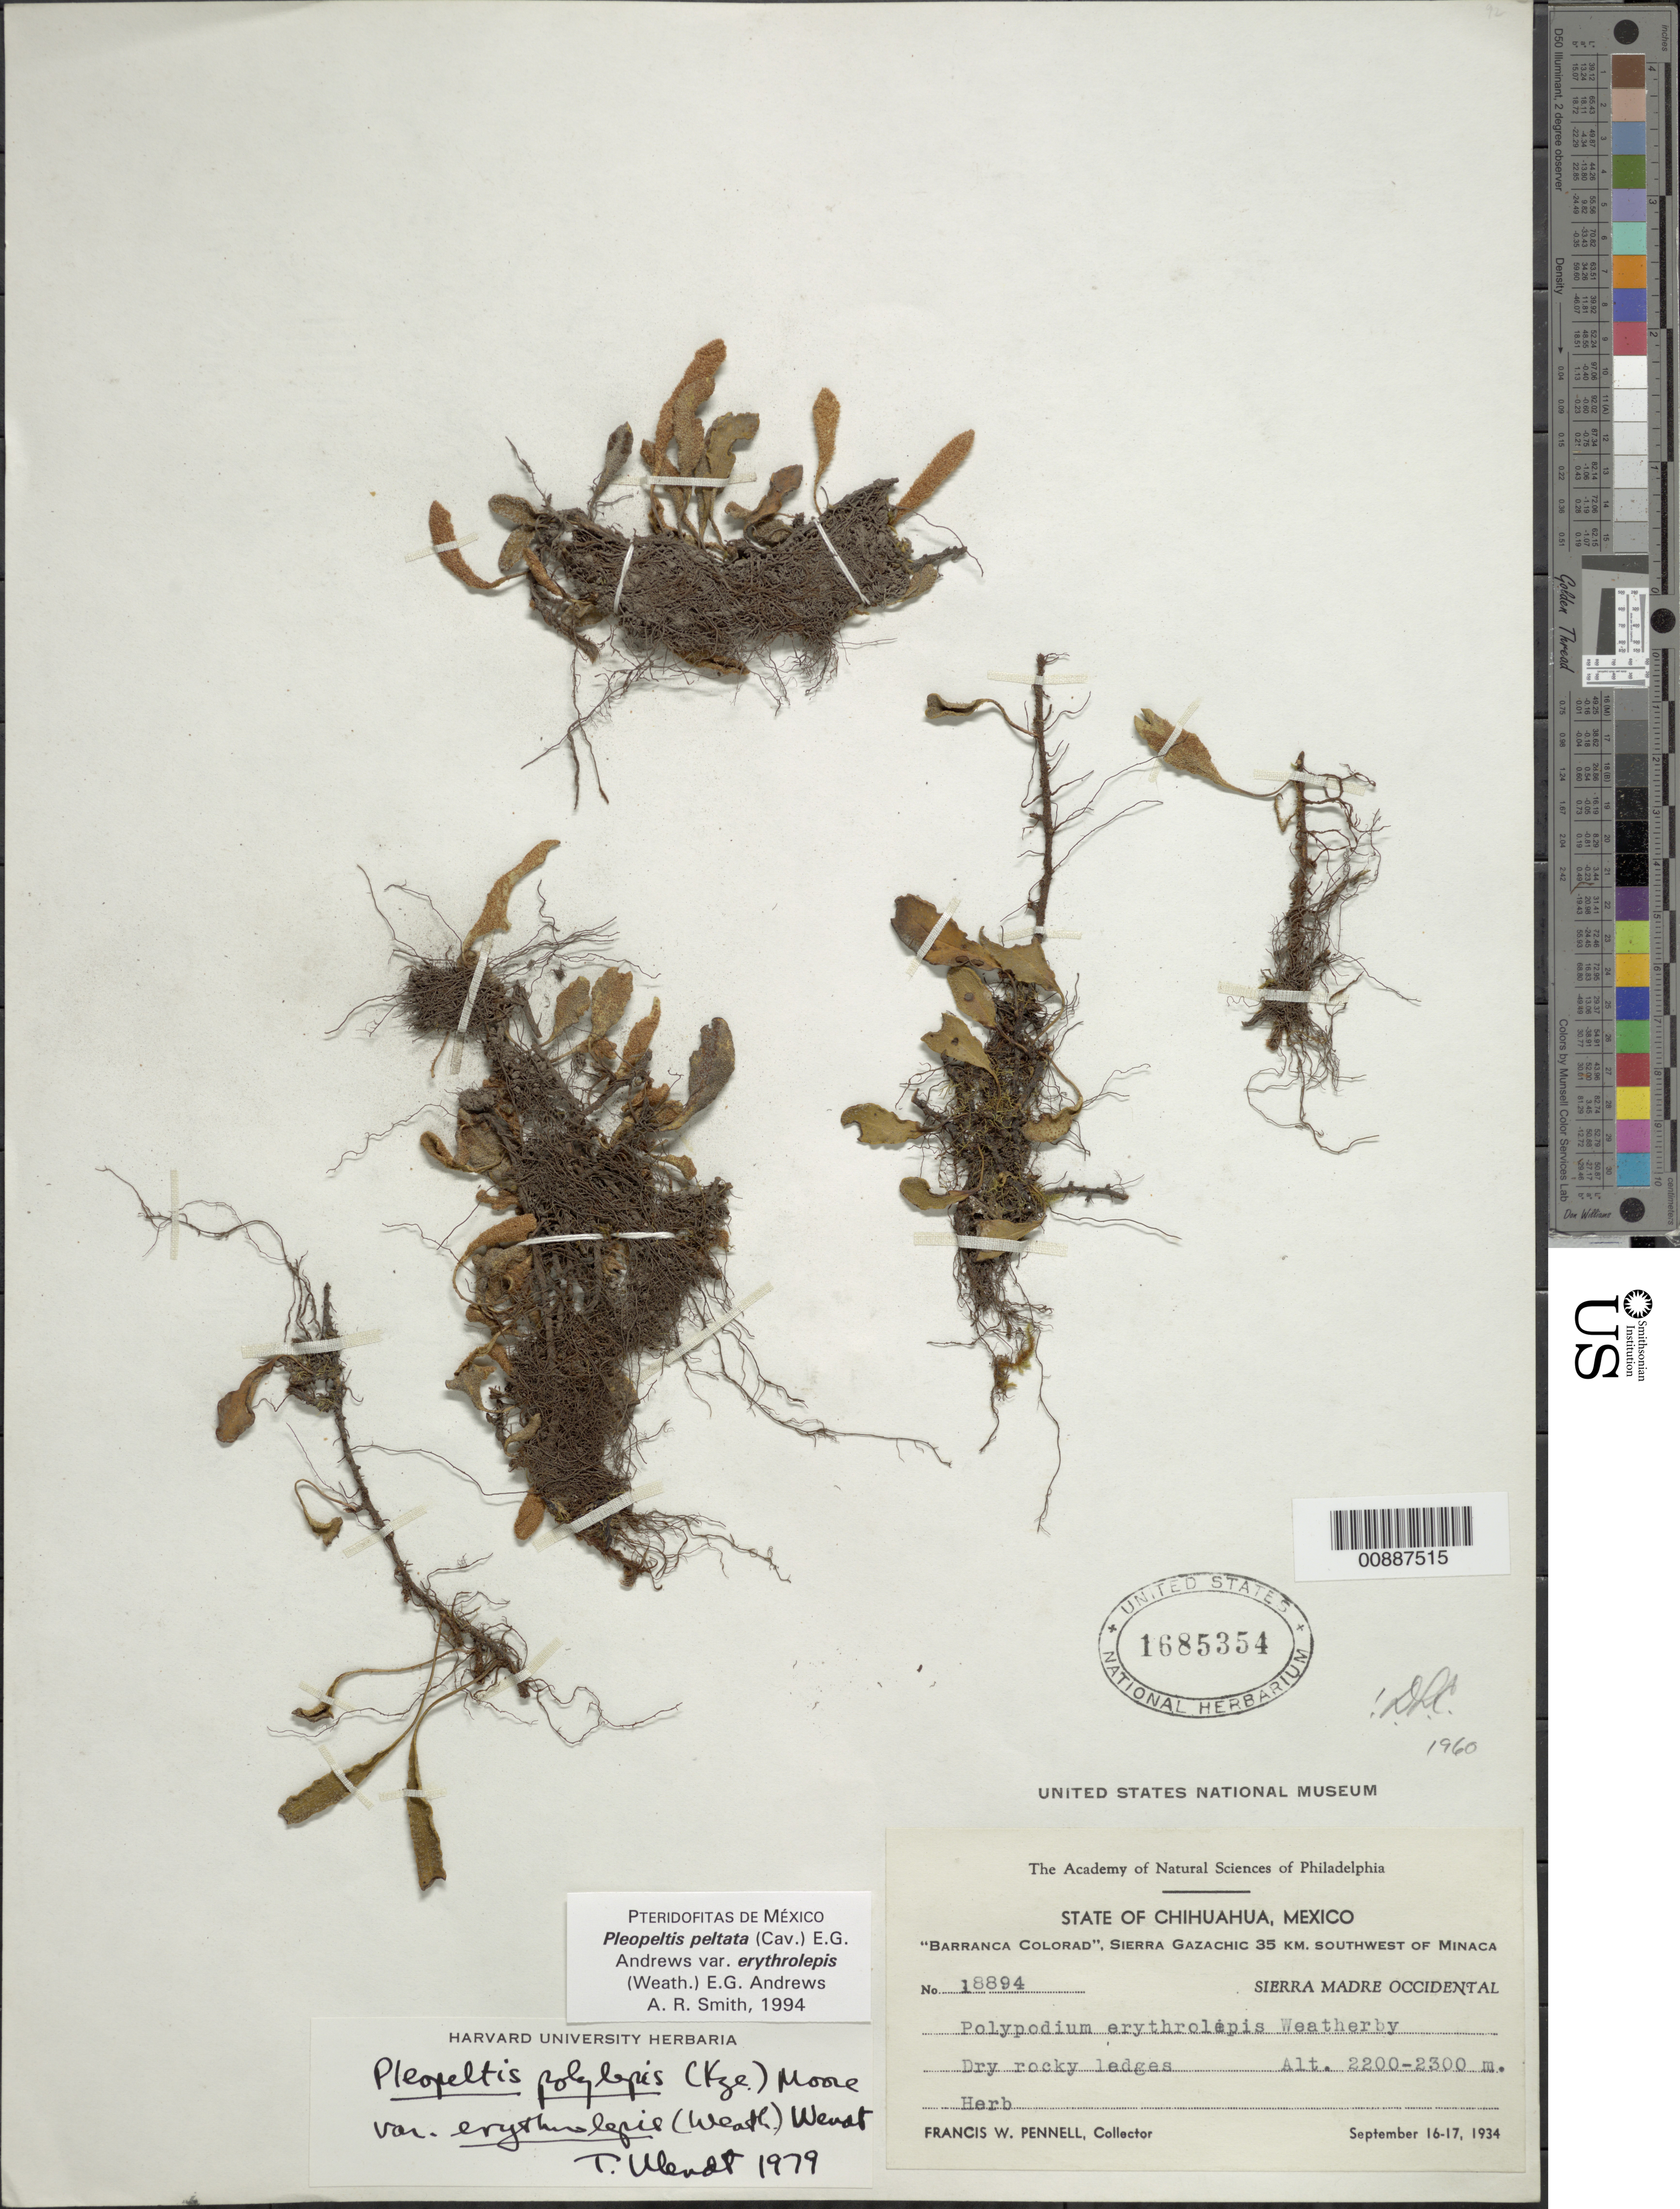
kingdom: Plantae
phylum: Tracheophyta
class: Polypodiopsida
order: Polypodiales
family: Polypodiaceae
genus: Pleopeltis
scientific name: Pleopeltis peltata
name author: Scort.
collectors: F. W. Pennell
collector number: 18894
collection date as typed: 16 Sep 1934 to 17 Sep 1934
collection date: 1934-09-16/1934-09-17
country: Mexico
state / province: Chihuahua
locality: Barranca Colorad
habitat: Dry rocky ledges.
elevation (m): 2300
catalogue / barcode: US 1685354